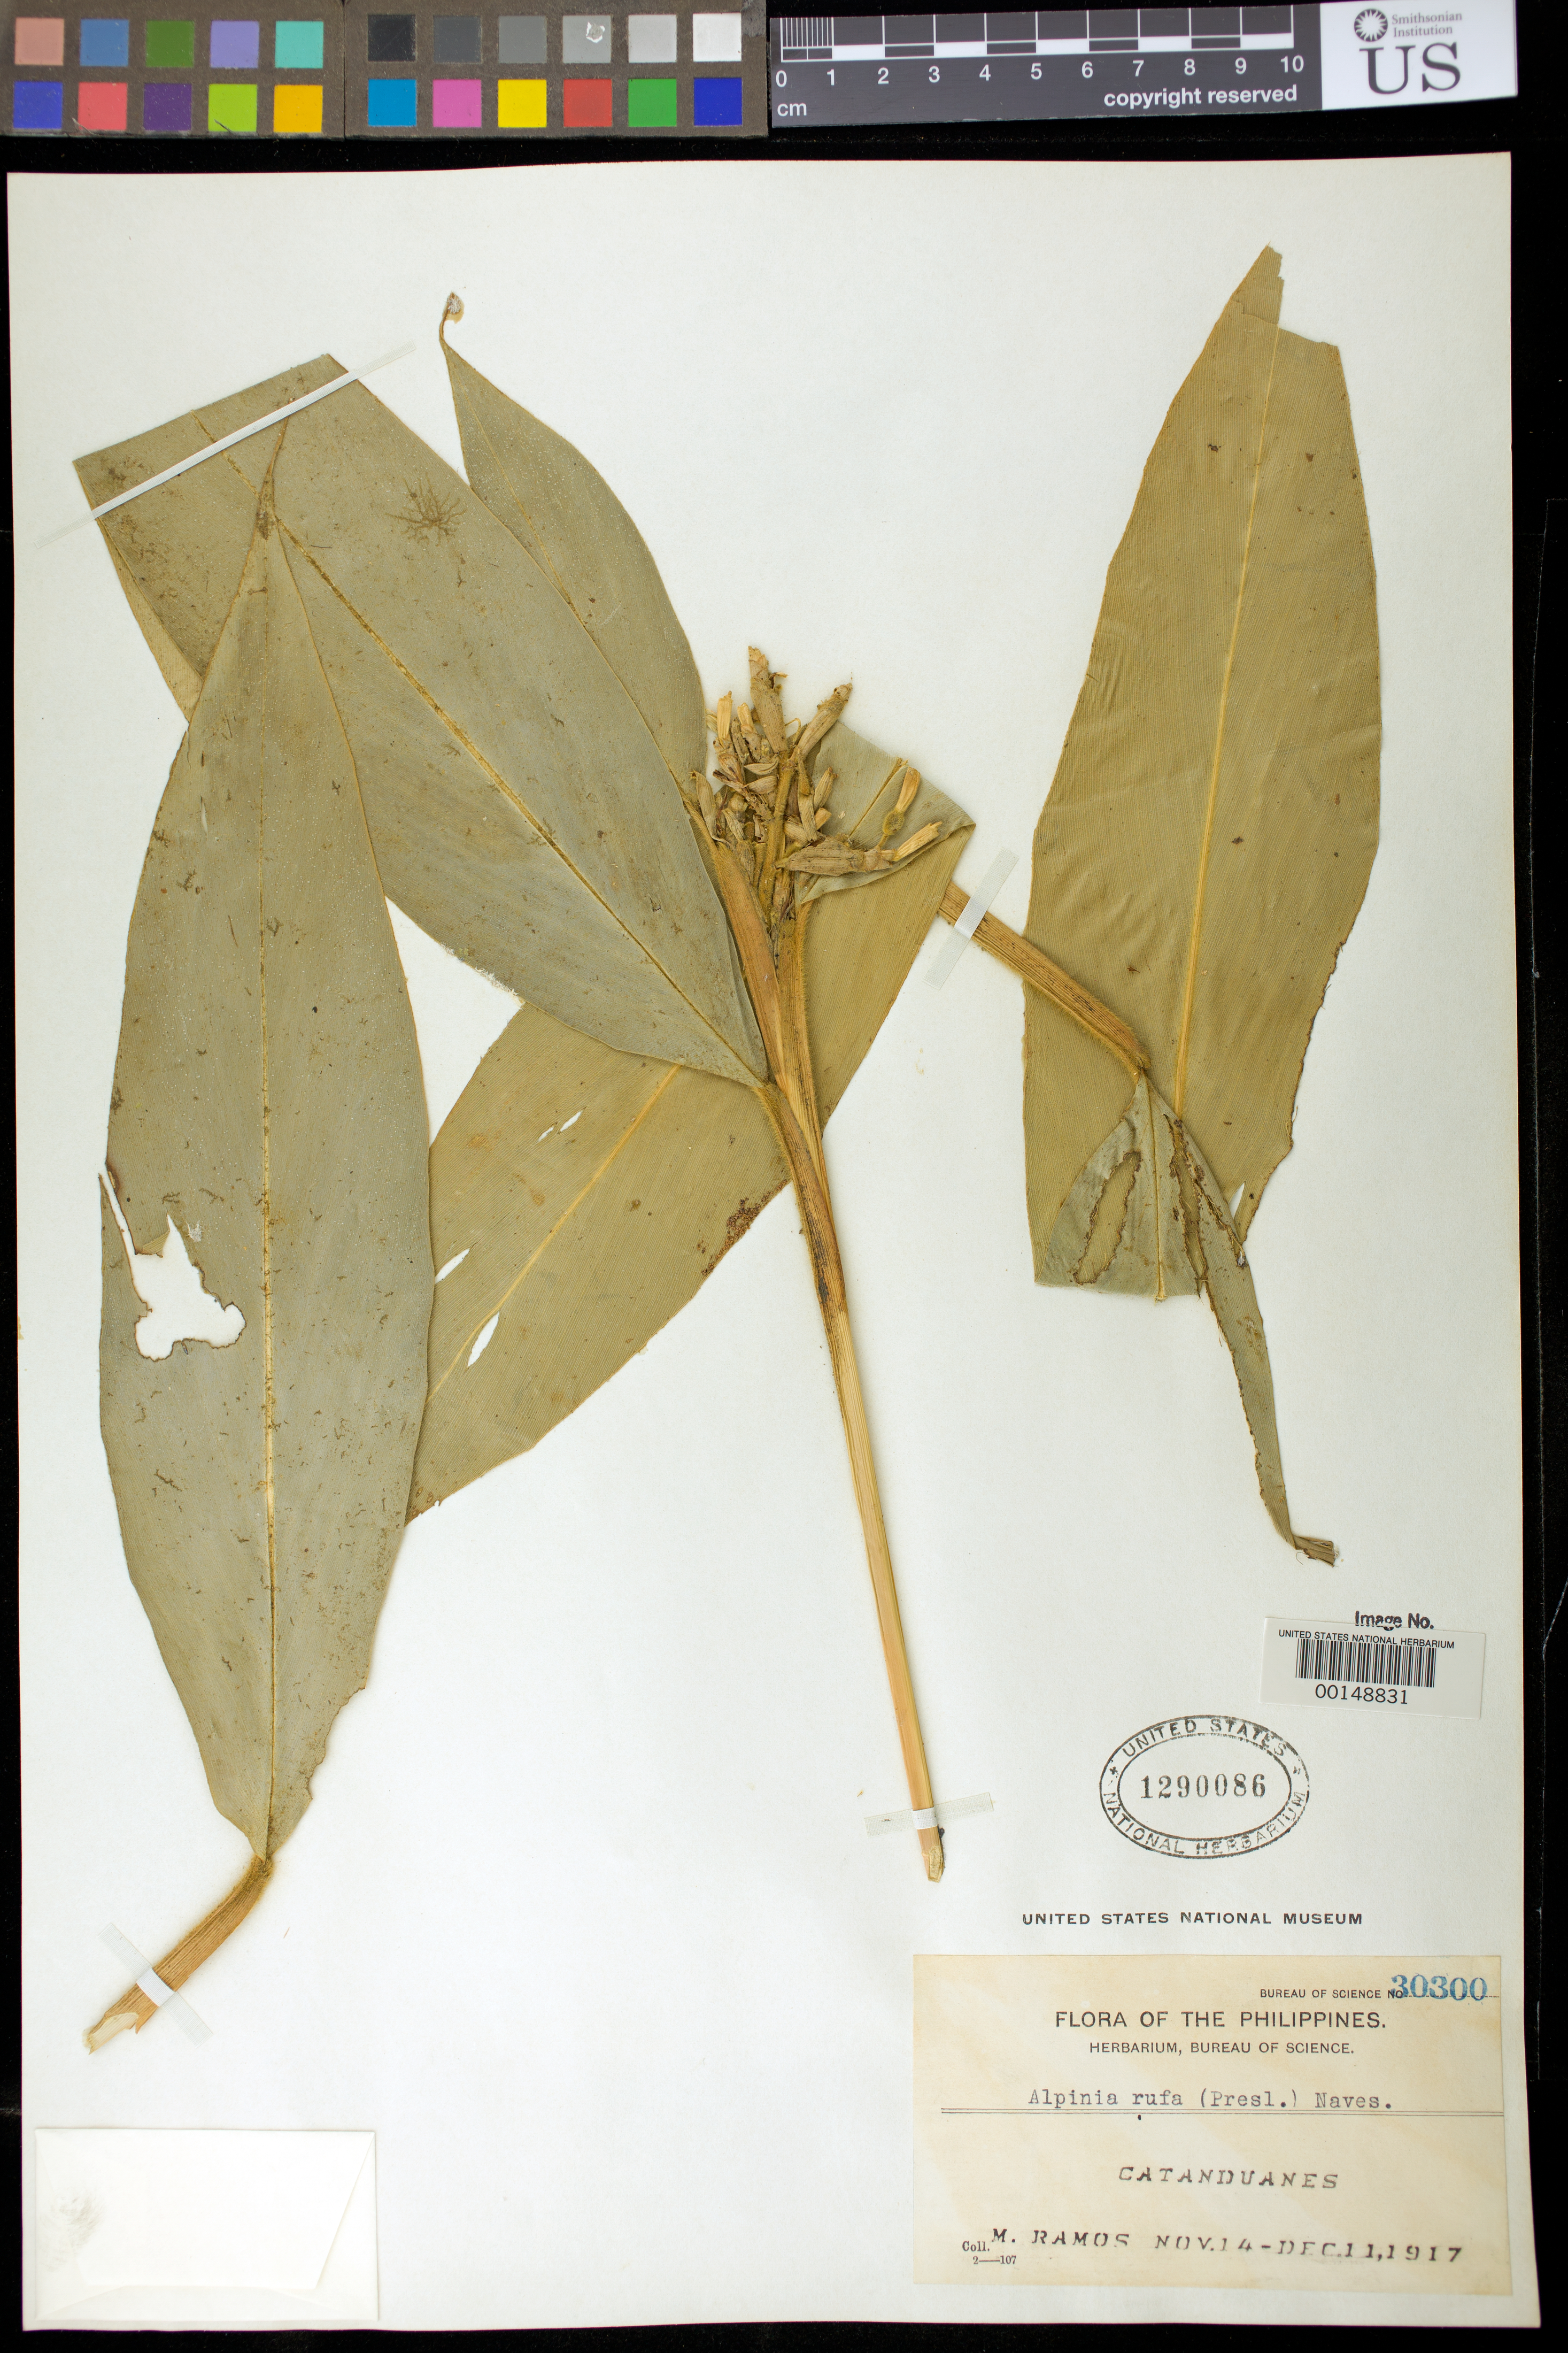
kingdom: Plantae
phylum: Tracheophyta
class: Liliopsida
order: Zingiberales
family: Zingiberaceae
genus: Alpinia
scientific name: Alpinia rufa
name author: (C. Presl) Náves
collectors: M. Ramos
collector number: Bur. Sci. 30300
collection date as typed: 14 Nov 1917 to 11 Dec 1917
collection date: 1917-11-14/1917-12-11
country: Philippines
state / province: Bicol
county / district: Catanduanes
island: Catanduanes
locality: Catanduanes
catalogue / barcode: US 1290086